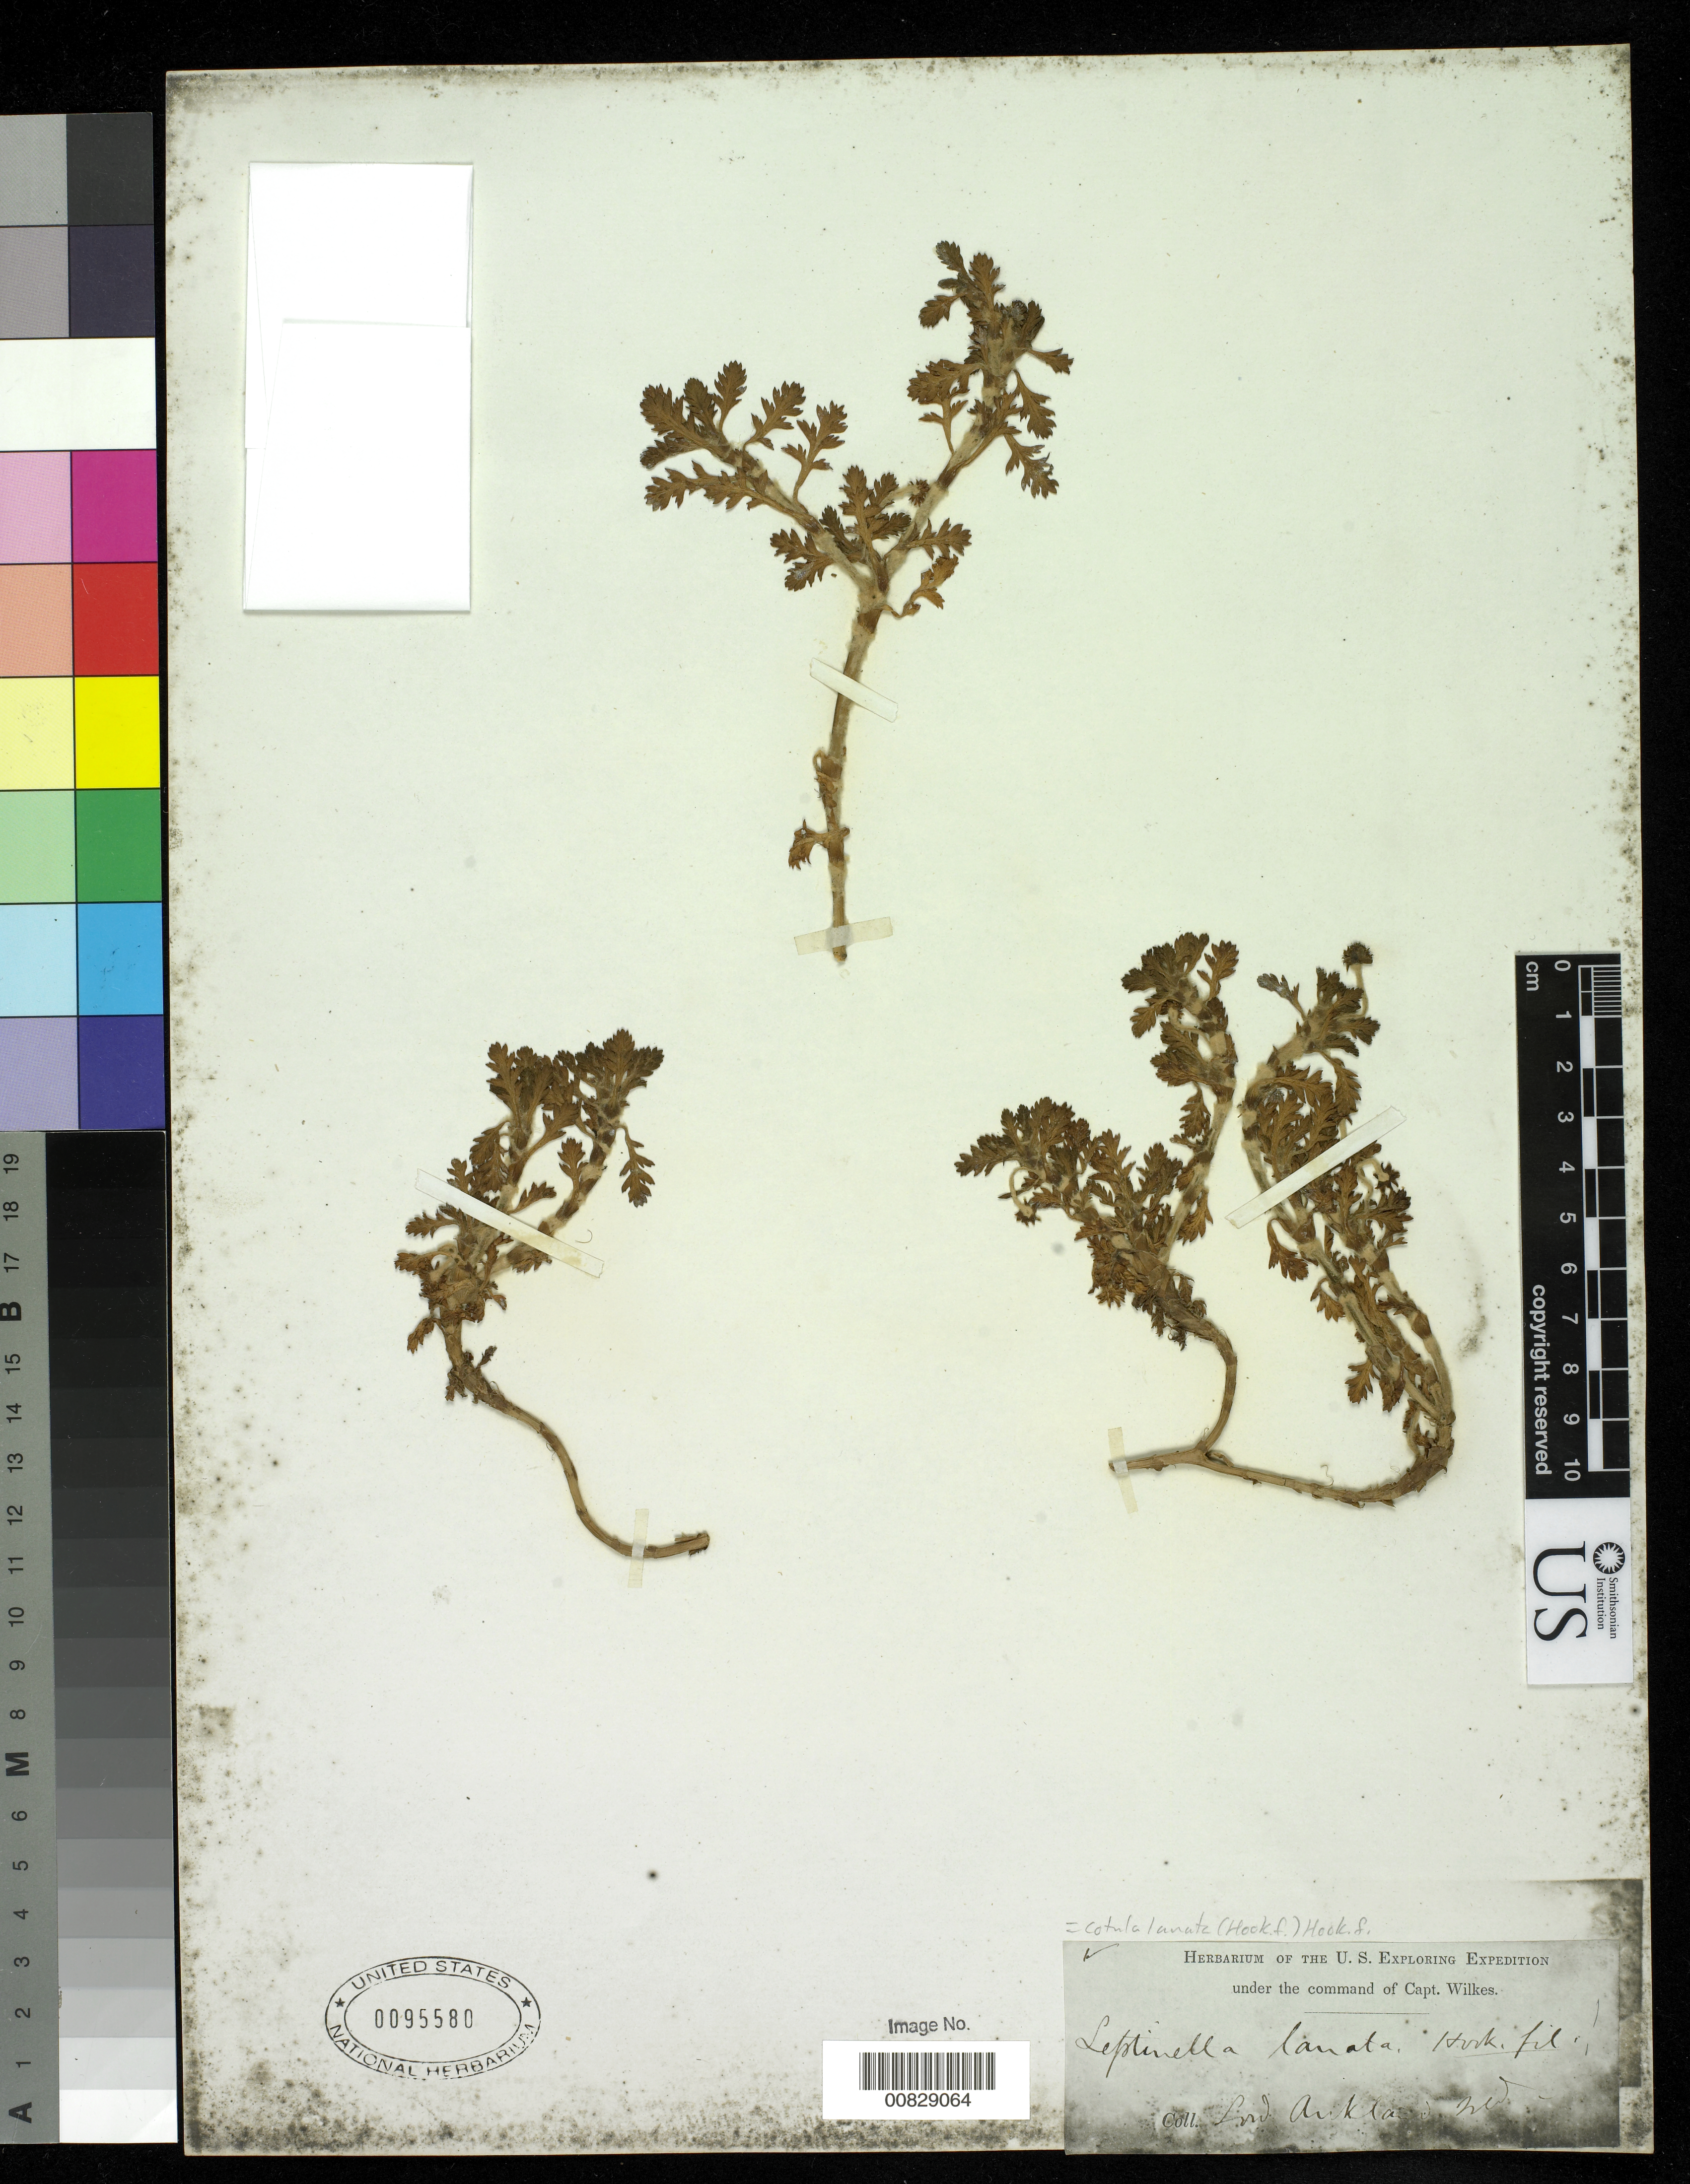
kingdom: Plantae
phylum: Tracheophyta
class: Magnoliopsida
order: Asterales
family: Asteraceae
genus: Cotula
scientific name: Cotula lanata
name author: (Hook. f.) Hook. f.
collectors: Wilkes Explor. Exped.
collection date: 1838/1842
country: New Zealand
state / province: Auckland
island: Lord Auckland Island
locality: Lord Aukland Island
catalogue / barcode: US 95580